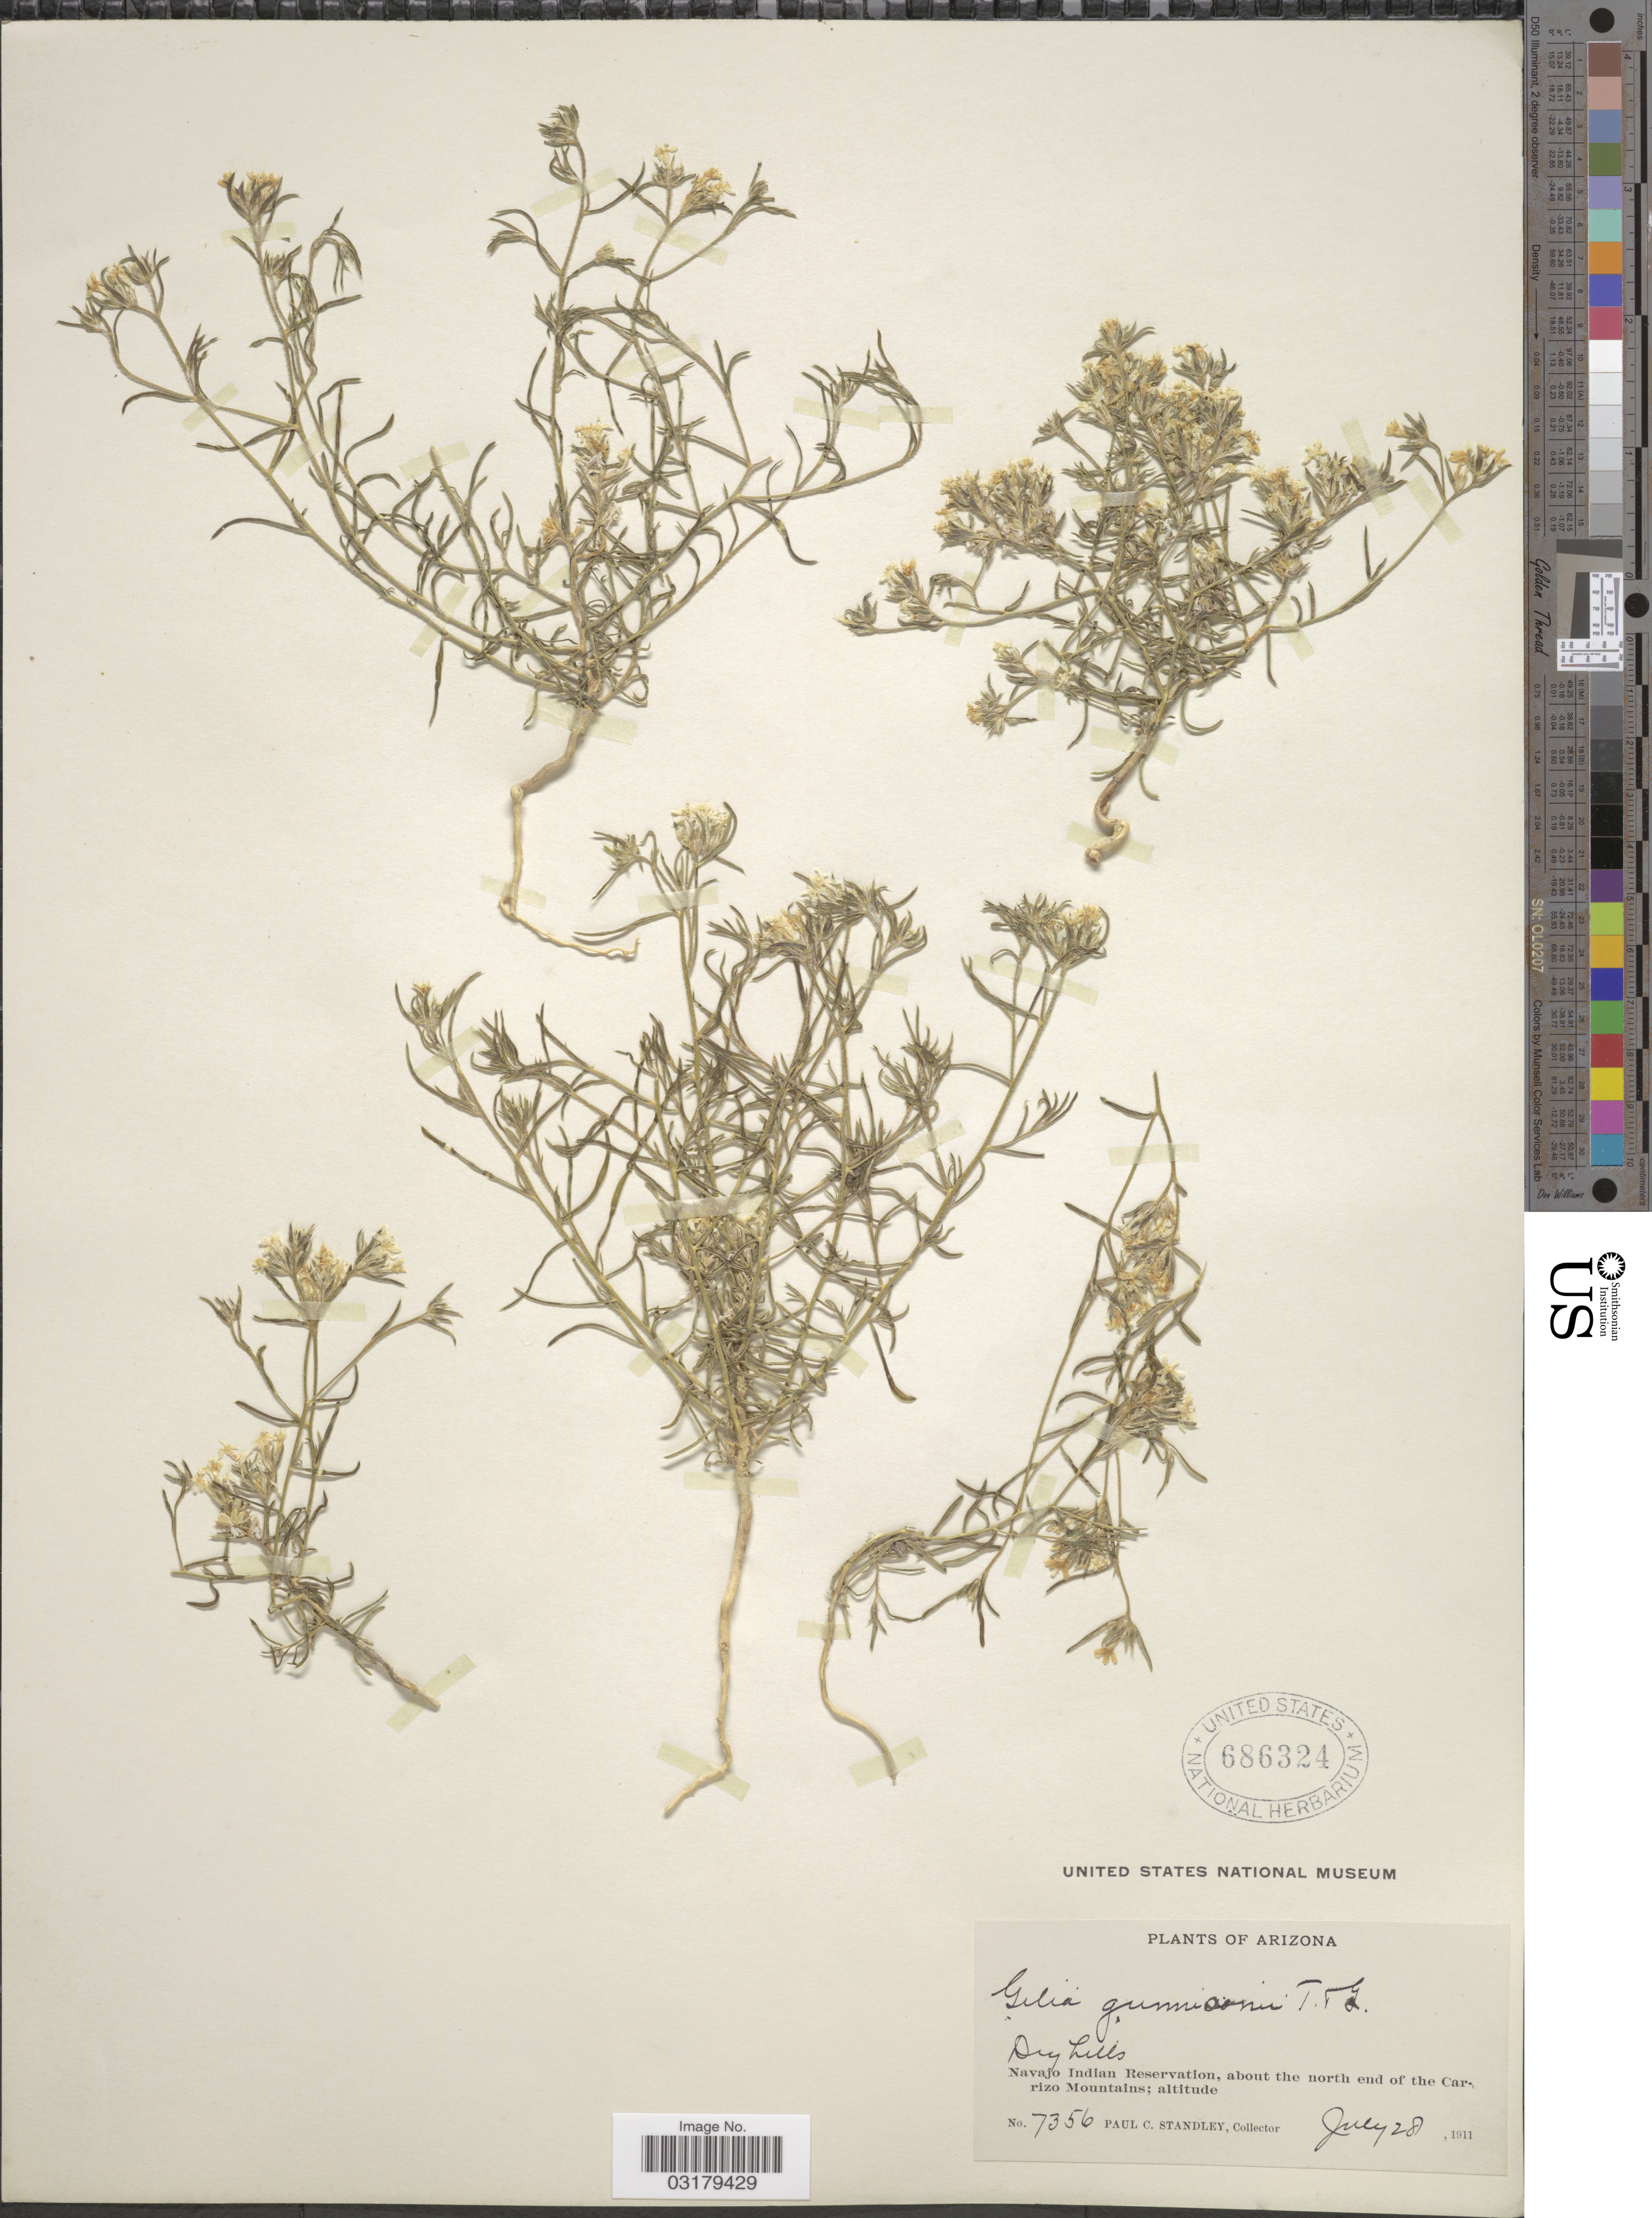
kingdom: Plantae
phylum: Tracheophyta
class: Magnoliopsida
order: Ericales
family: Polemoniaceae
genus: Ipomopsis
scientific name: Ipomopsis gunnisonii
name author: (Torr. & A. Gray) V.E. Grant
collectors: P. C. Standley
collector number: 7356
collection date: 1911-07-28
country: United States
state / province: Arizona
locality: Navajo Indian Reservation, about the north end of the Carrizo Mountains.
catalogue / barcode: US 686324